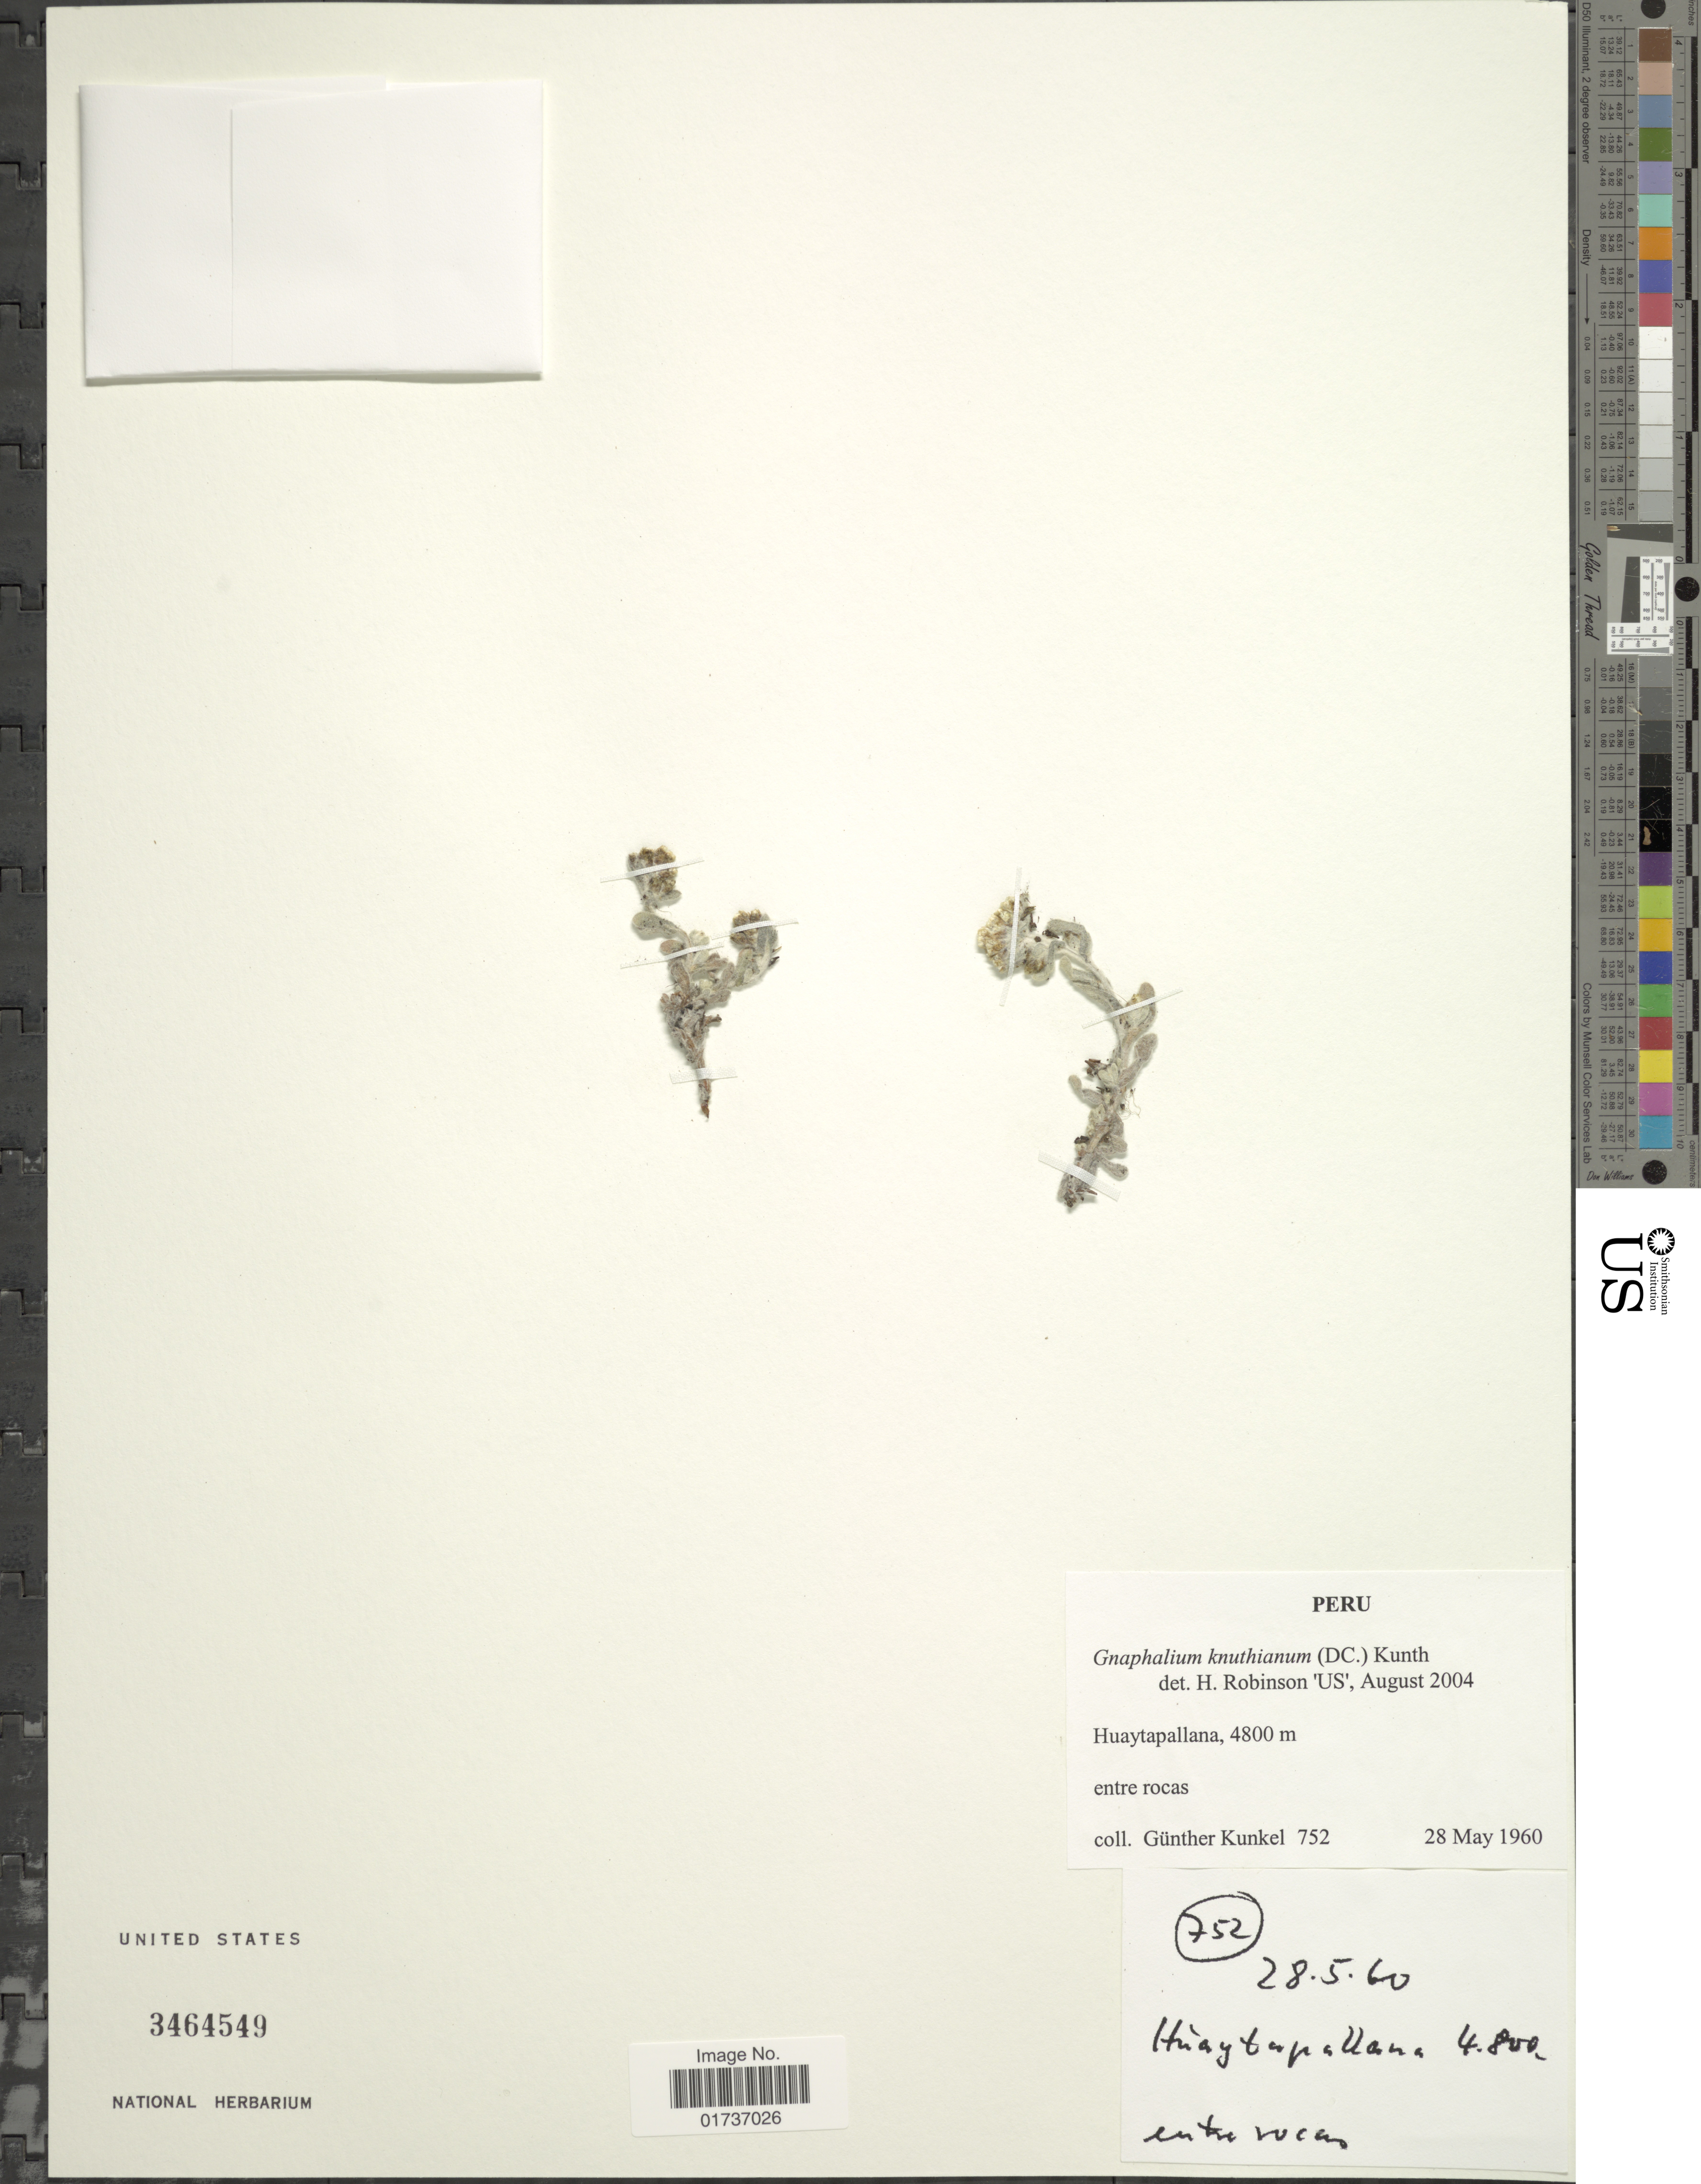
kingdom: Plantae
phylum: Tracheophyta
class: Magnoliopsida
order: Asterales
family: Asteraceae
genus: Gnaphalium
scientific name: Gnaphalium lacteum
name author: Meyen & Walp.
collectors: G. Kunkel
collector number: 752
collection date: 1960-05-28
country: Peru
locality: Huaytapallana, entre rocas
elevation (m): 4800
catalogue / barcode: US 3464549